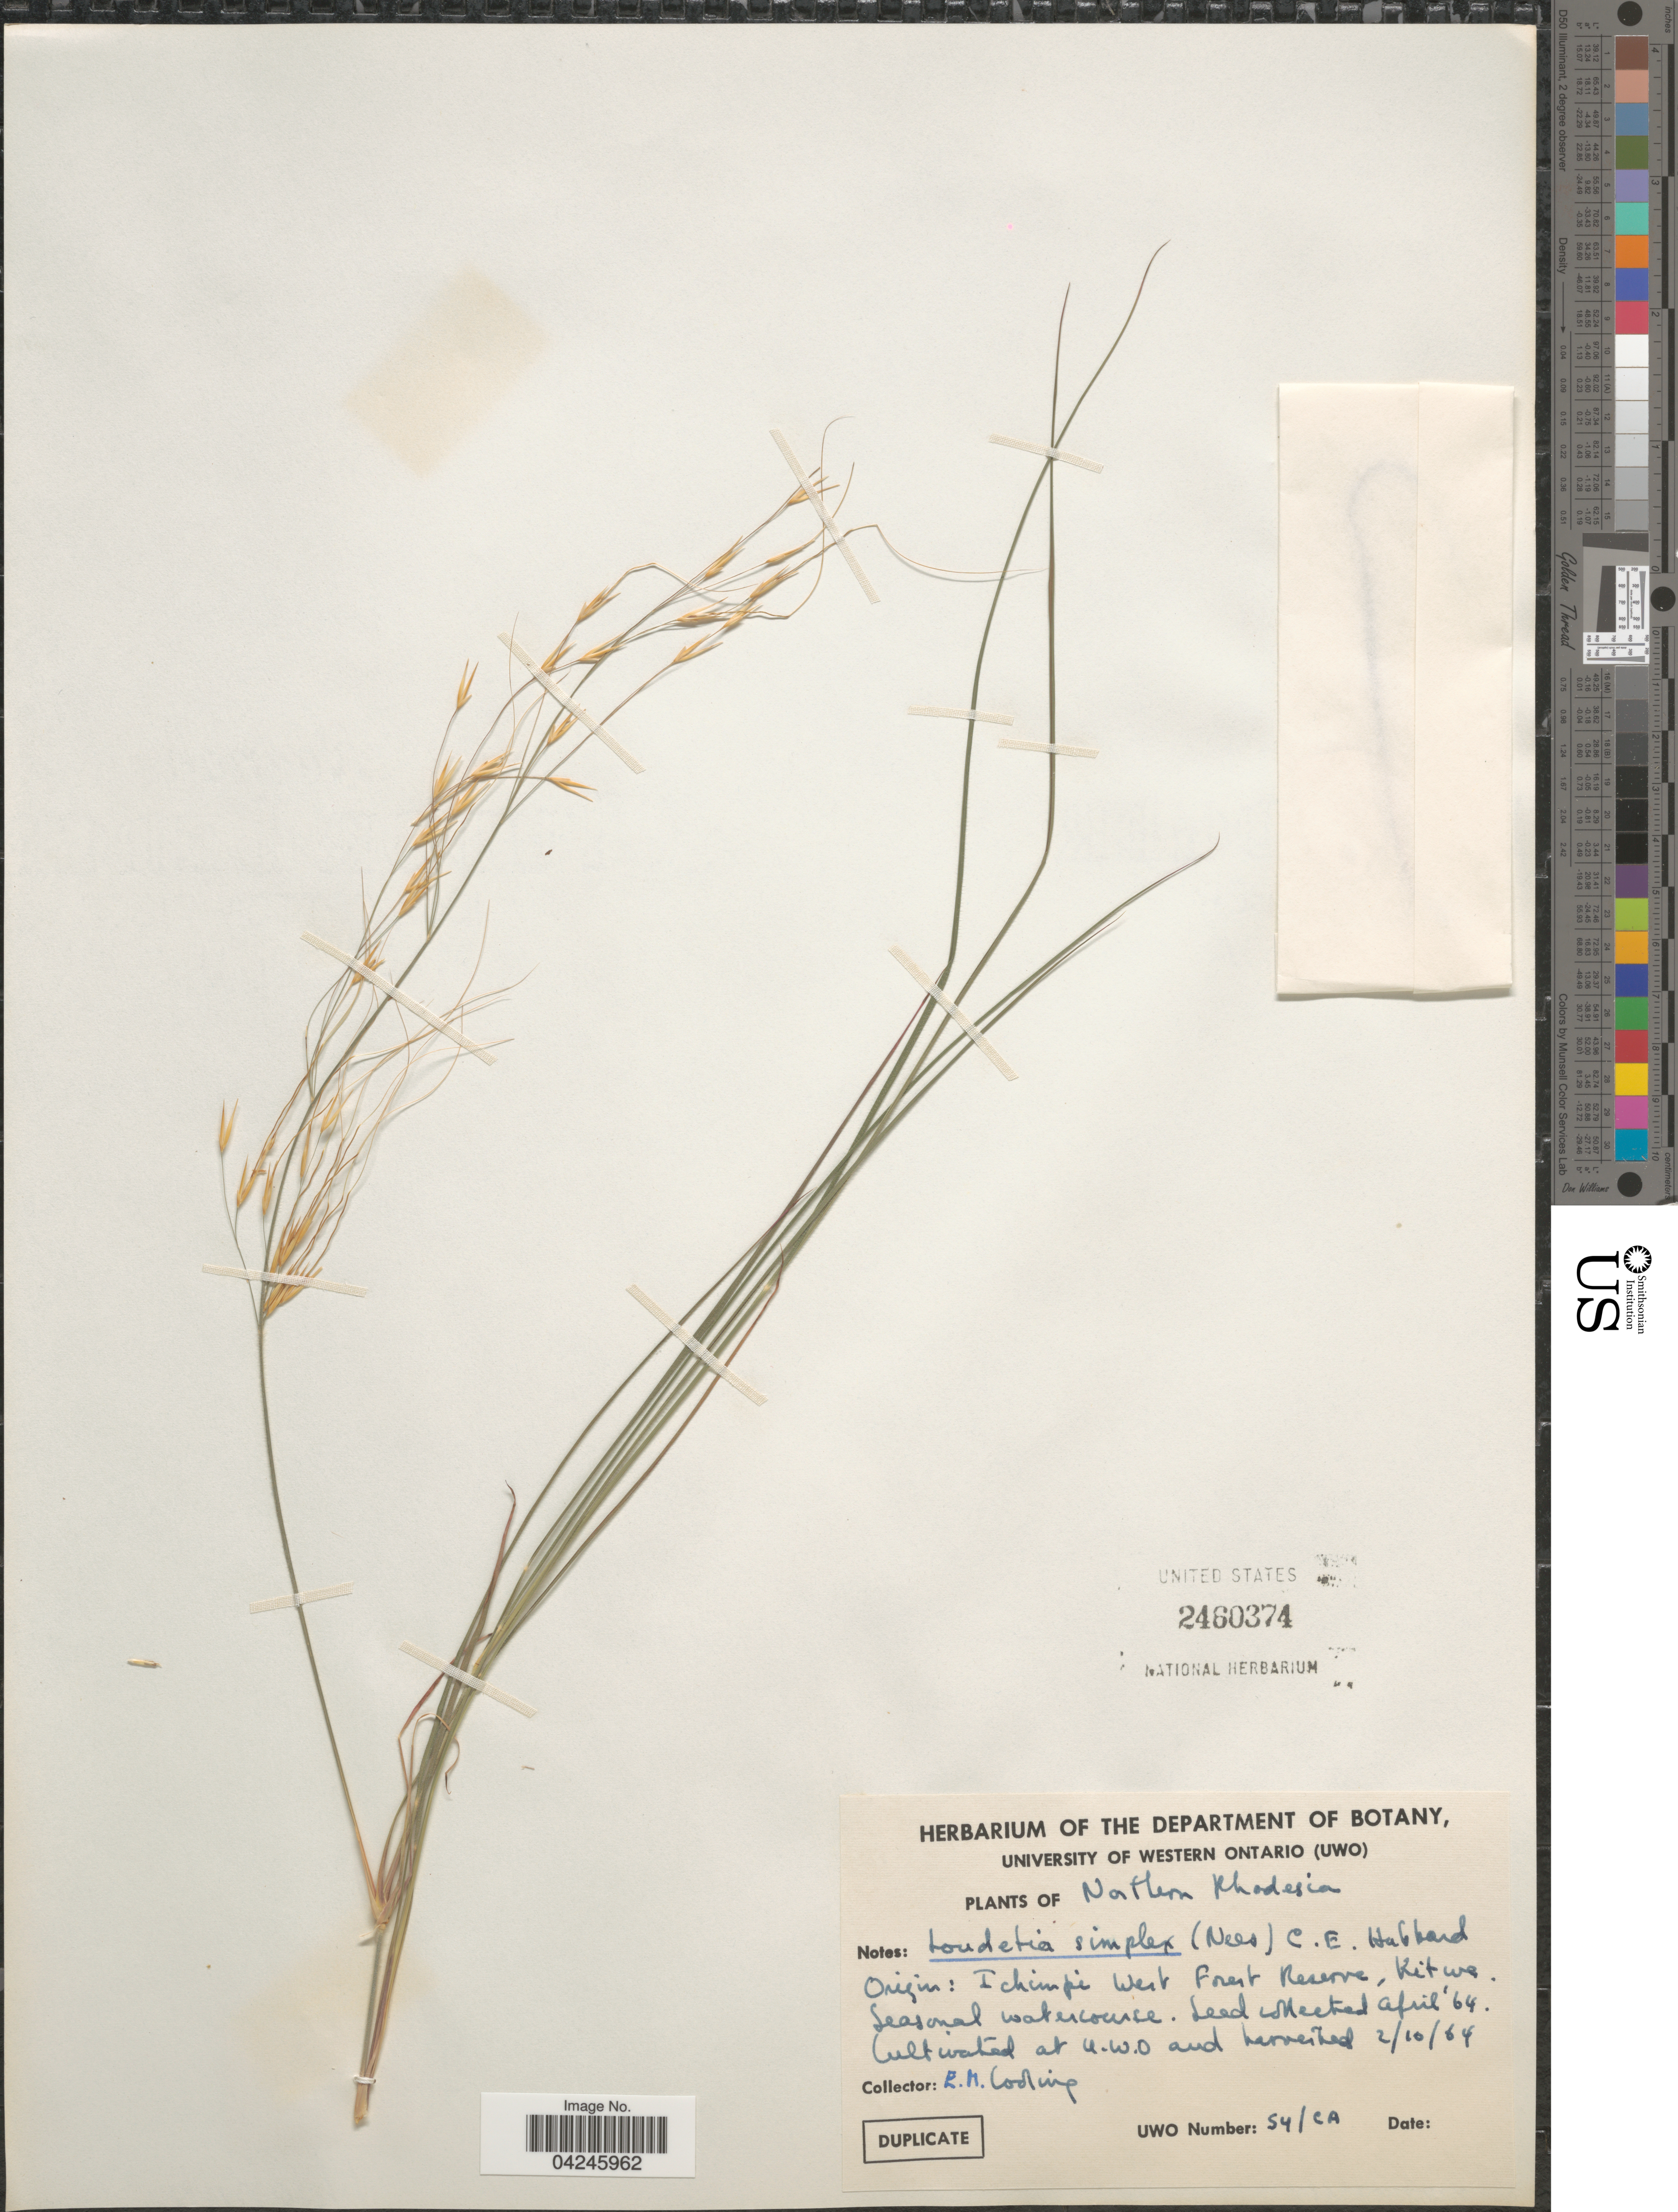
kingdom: Plantae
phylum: Tracheophyta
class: Liliopsida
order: Poales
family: Poaceae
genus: Loudetia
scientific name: Loudetia simplex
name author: (Nees) C.E. Hubb.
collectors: E. Coding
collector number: S4/CA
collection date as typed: Transcribed d/m/y: 2/10/64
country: Canada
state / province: Ontario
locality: At U.W.O.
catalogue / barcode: US 2460374